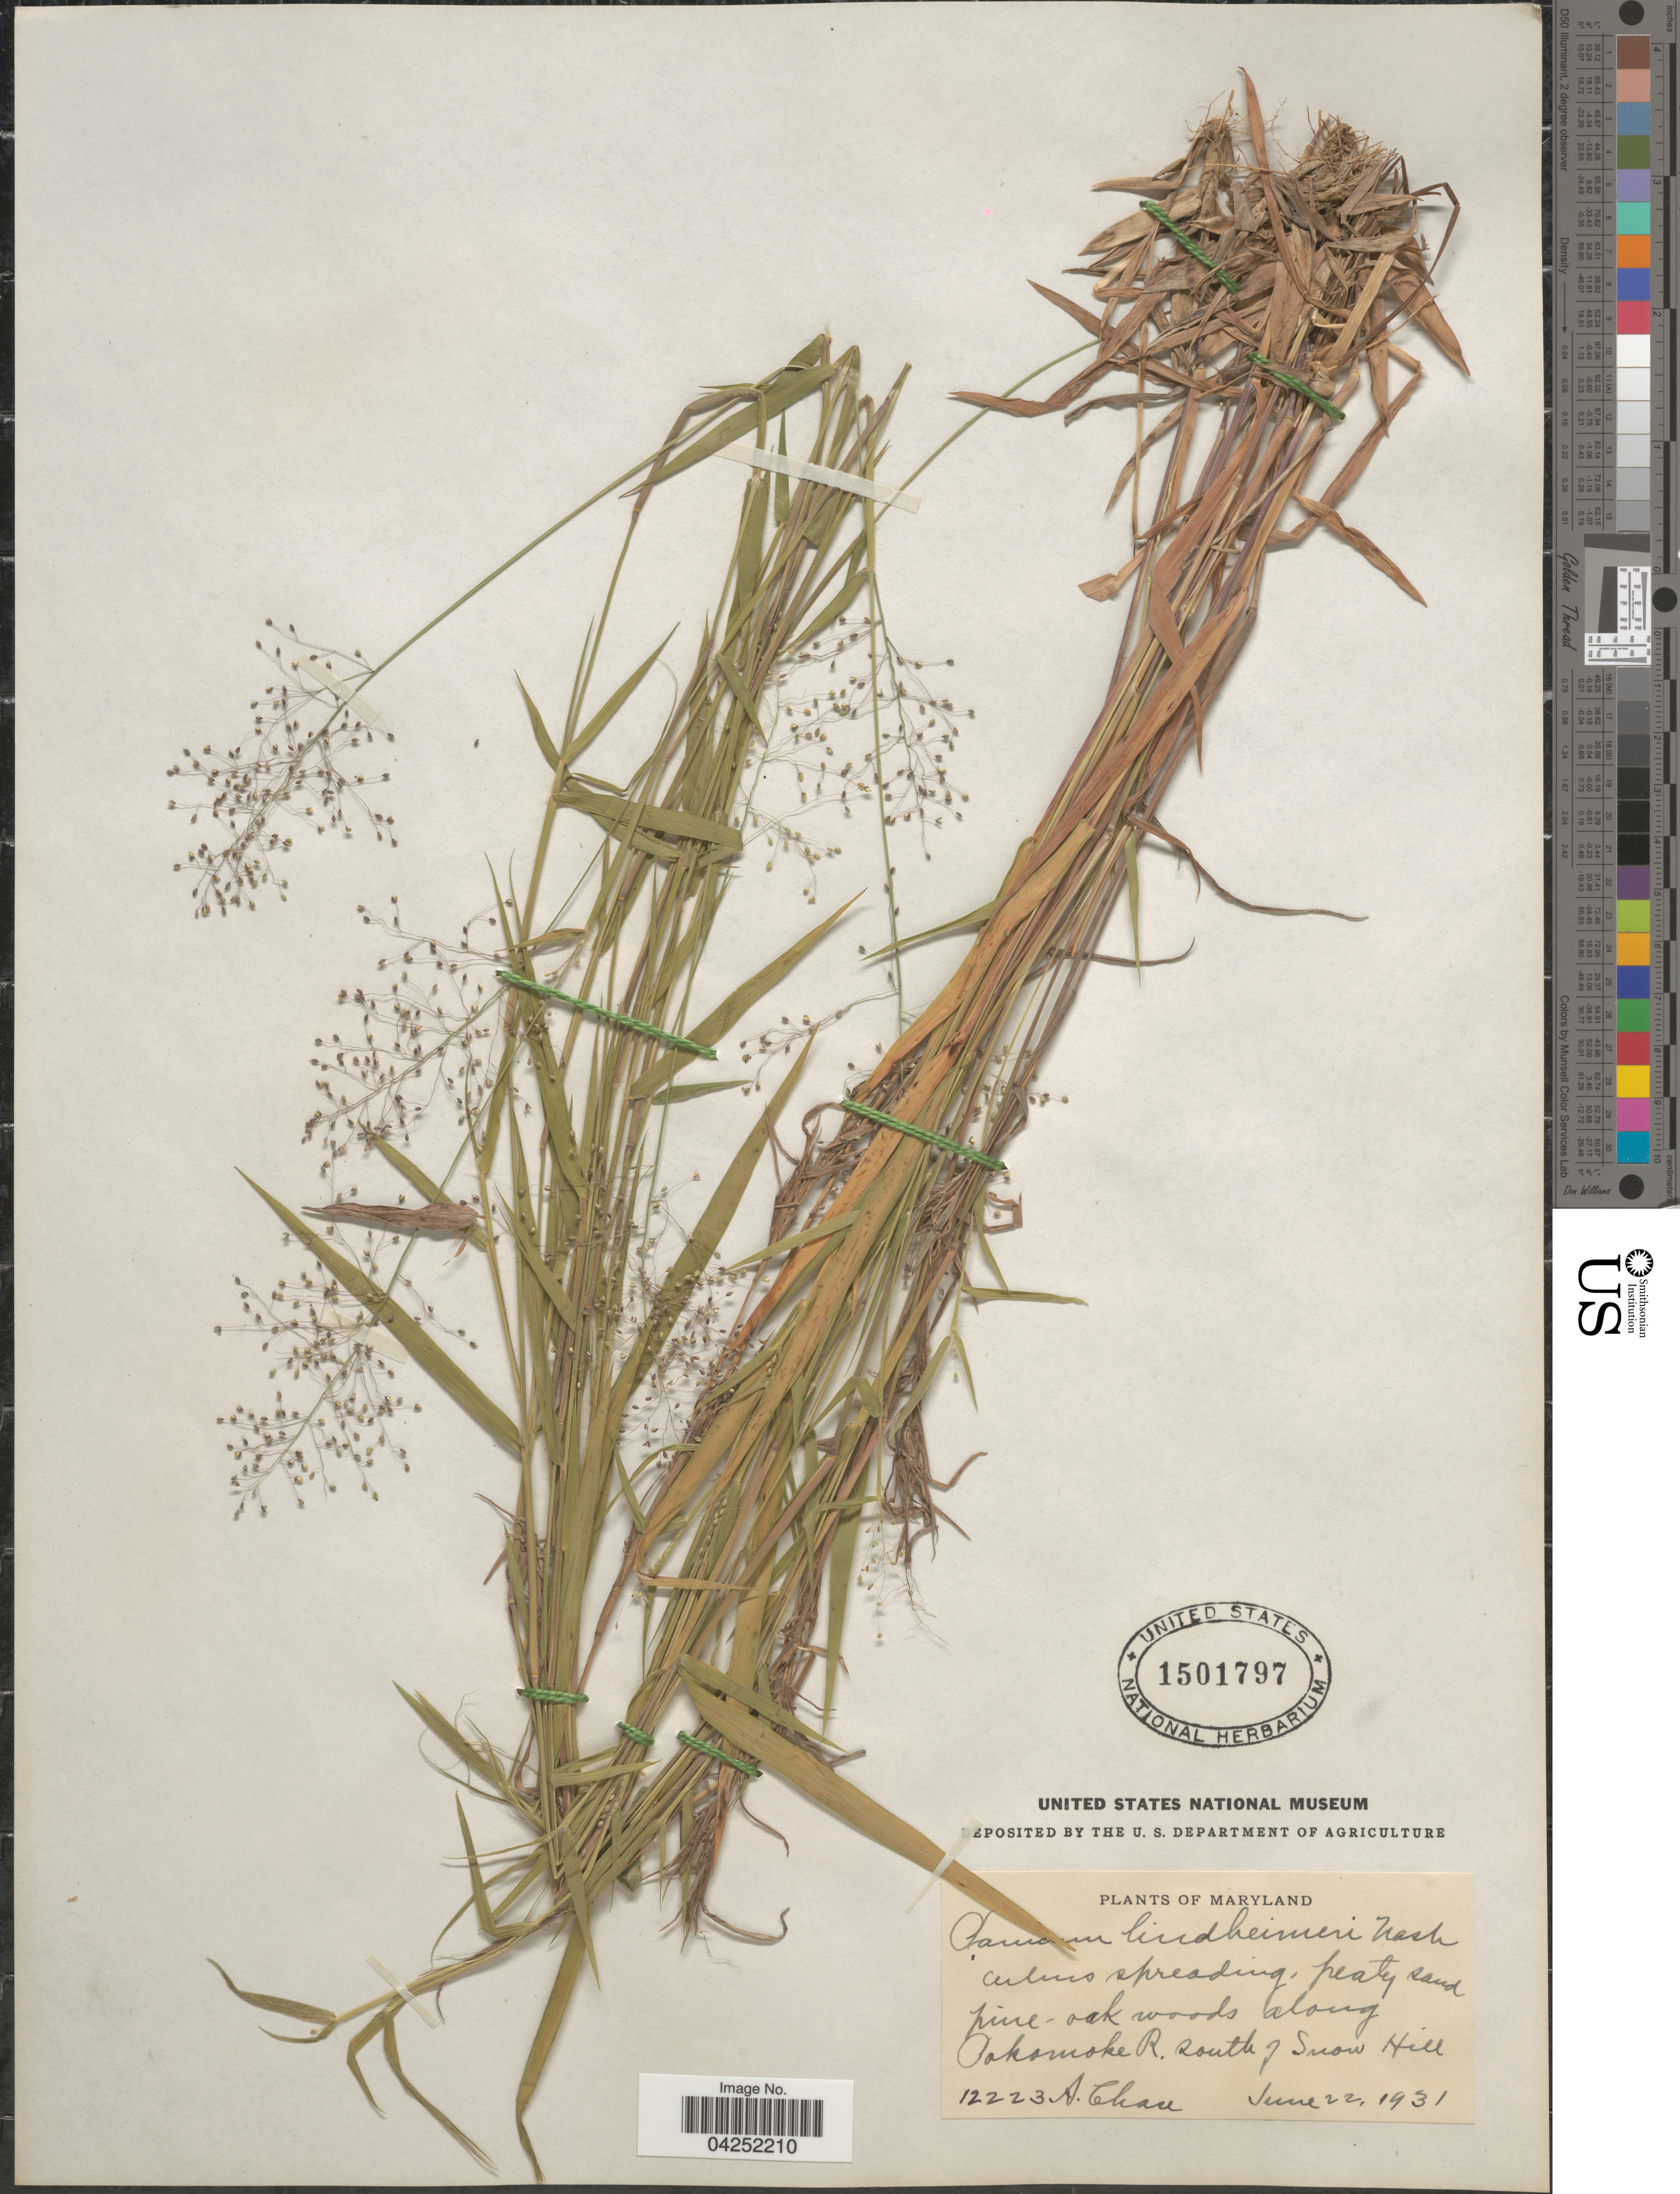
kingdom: Plantae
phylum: Tracheophyta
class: Liliopsida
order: Poales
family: Poaceae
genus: Dichanthelium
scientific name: Dichanthelium acuminatum var. lindheimeri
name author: (Nash) Gould & C.A. Clark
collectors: A. Chase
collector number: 12223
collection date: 1931-06-22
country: United States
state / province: Maryland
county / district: Worcester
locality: Peaty sand pine-oak woods along Pokomoke R. south of Snow Hill.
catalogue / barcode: US 1501797